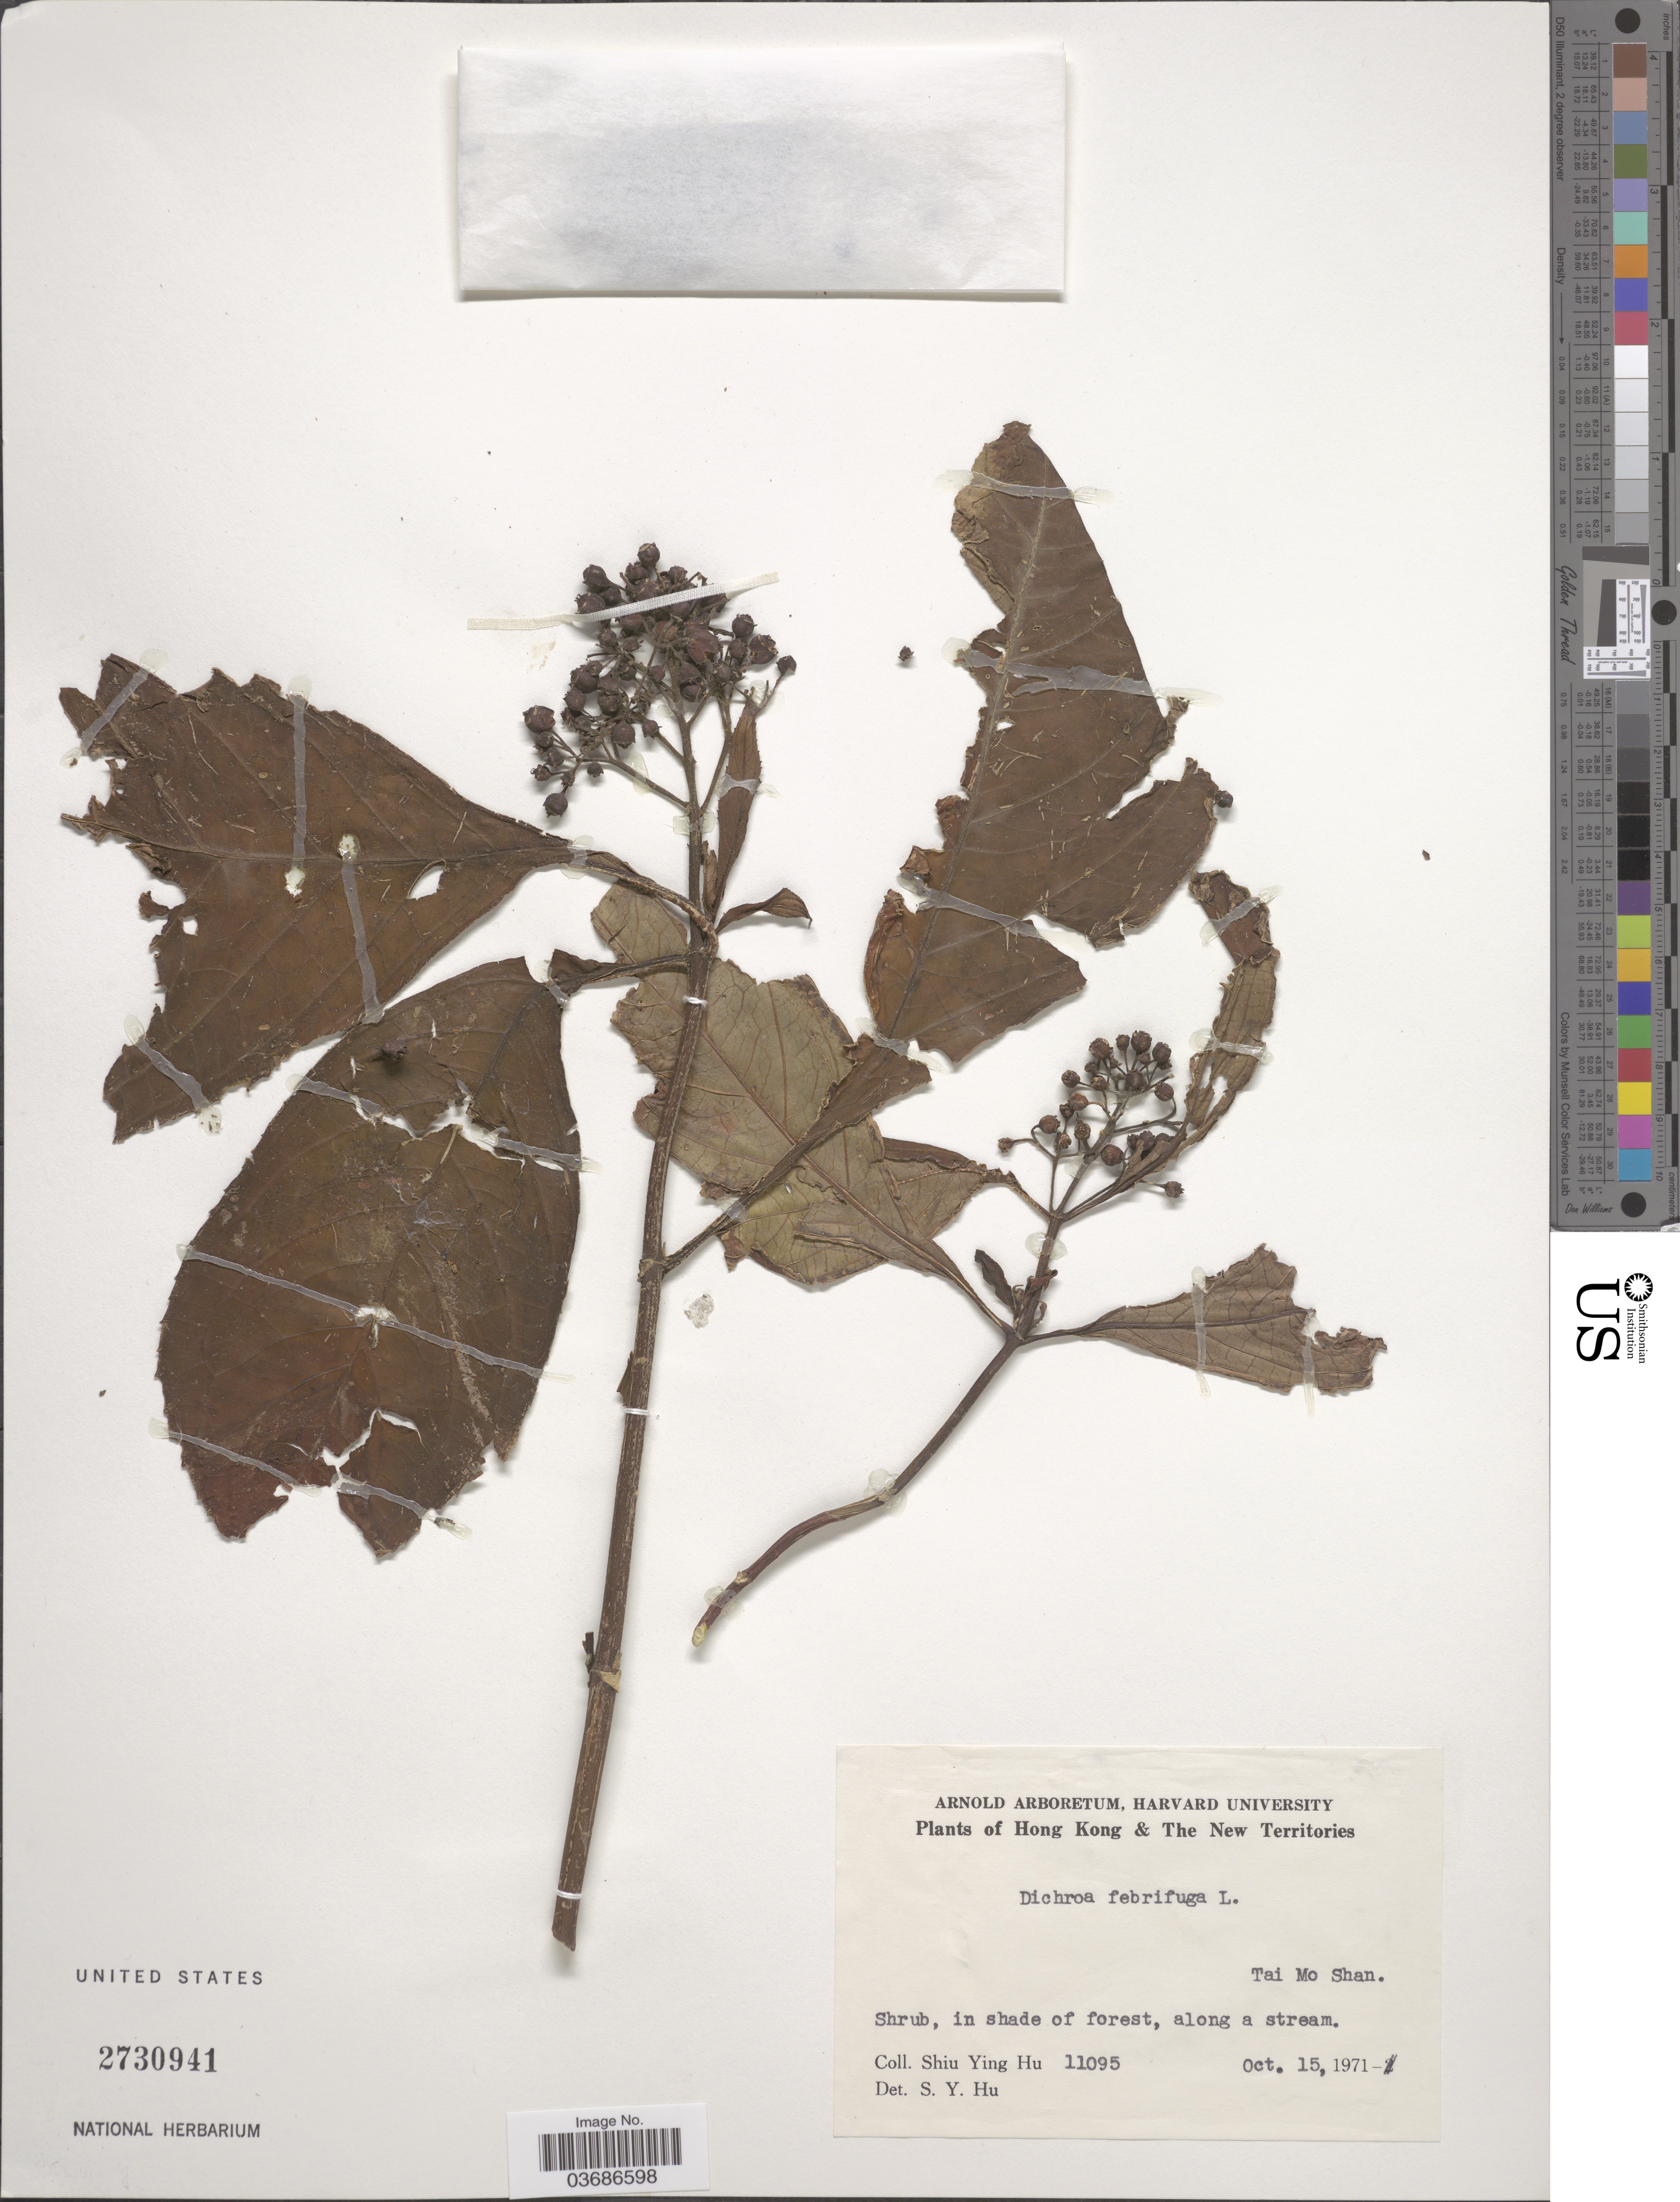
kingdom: Plantae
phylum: Tracheophyta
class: Magnoliopsida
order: Cornales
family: Hydrangeaceae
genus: Hydrangea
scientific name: Hydrangea febrifuga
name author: (Lour.) Y. De Smet & C. Granados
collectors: S. Y. Hu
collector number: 11095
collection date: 1971-10-15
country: China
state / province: Hong Kong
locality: Hong Kong & The New Territories. Tai Mo Shan.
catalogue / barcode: US 2730941